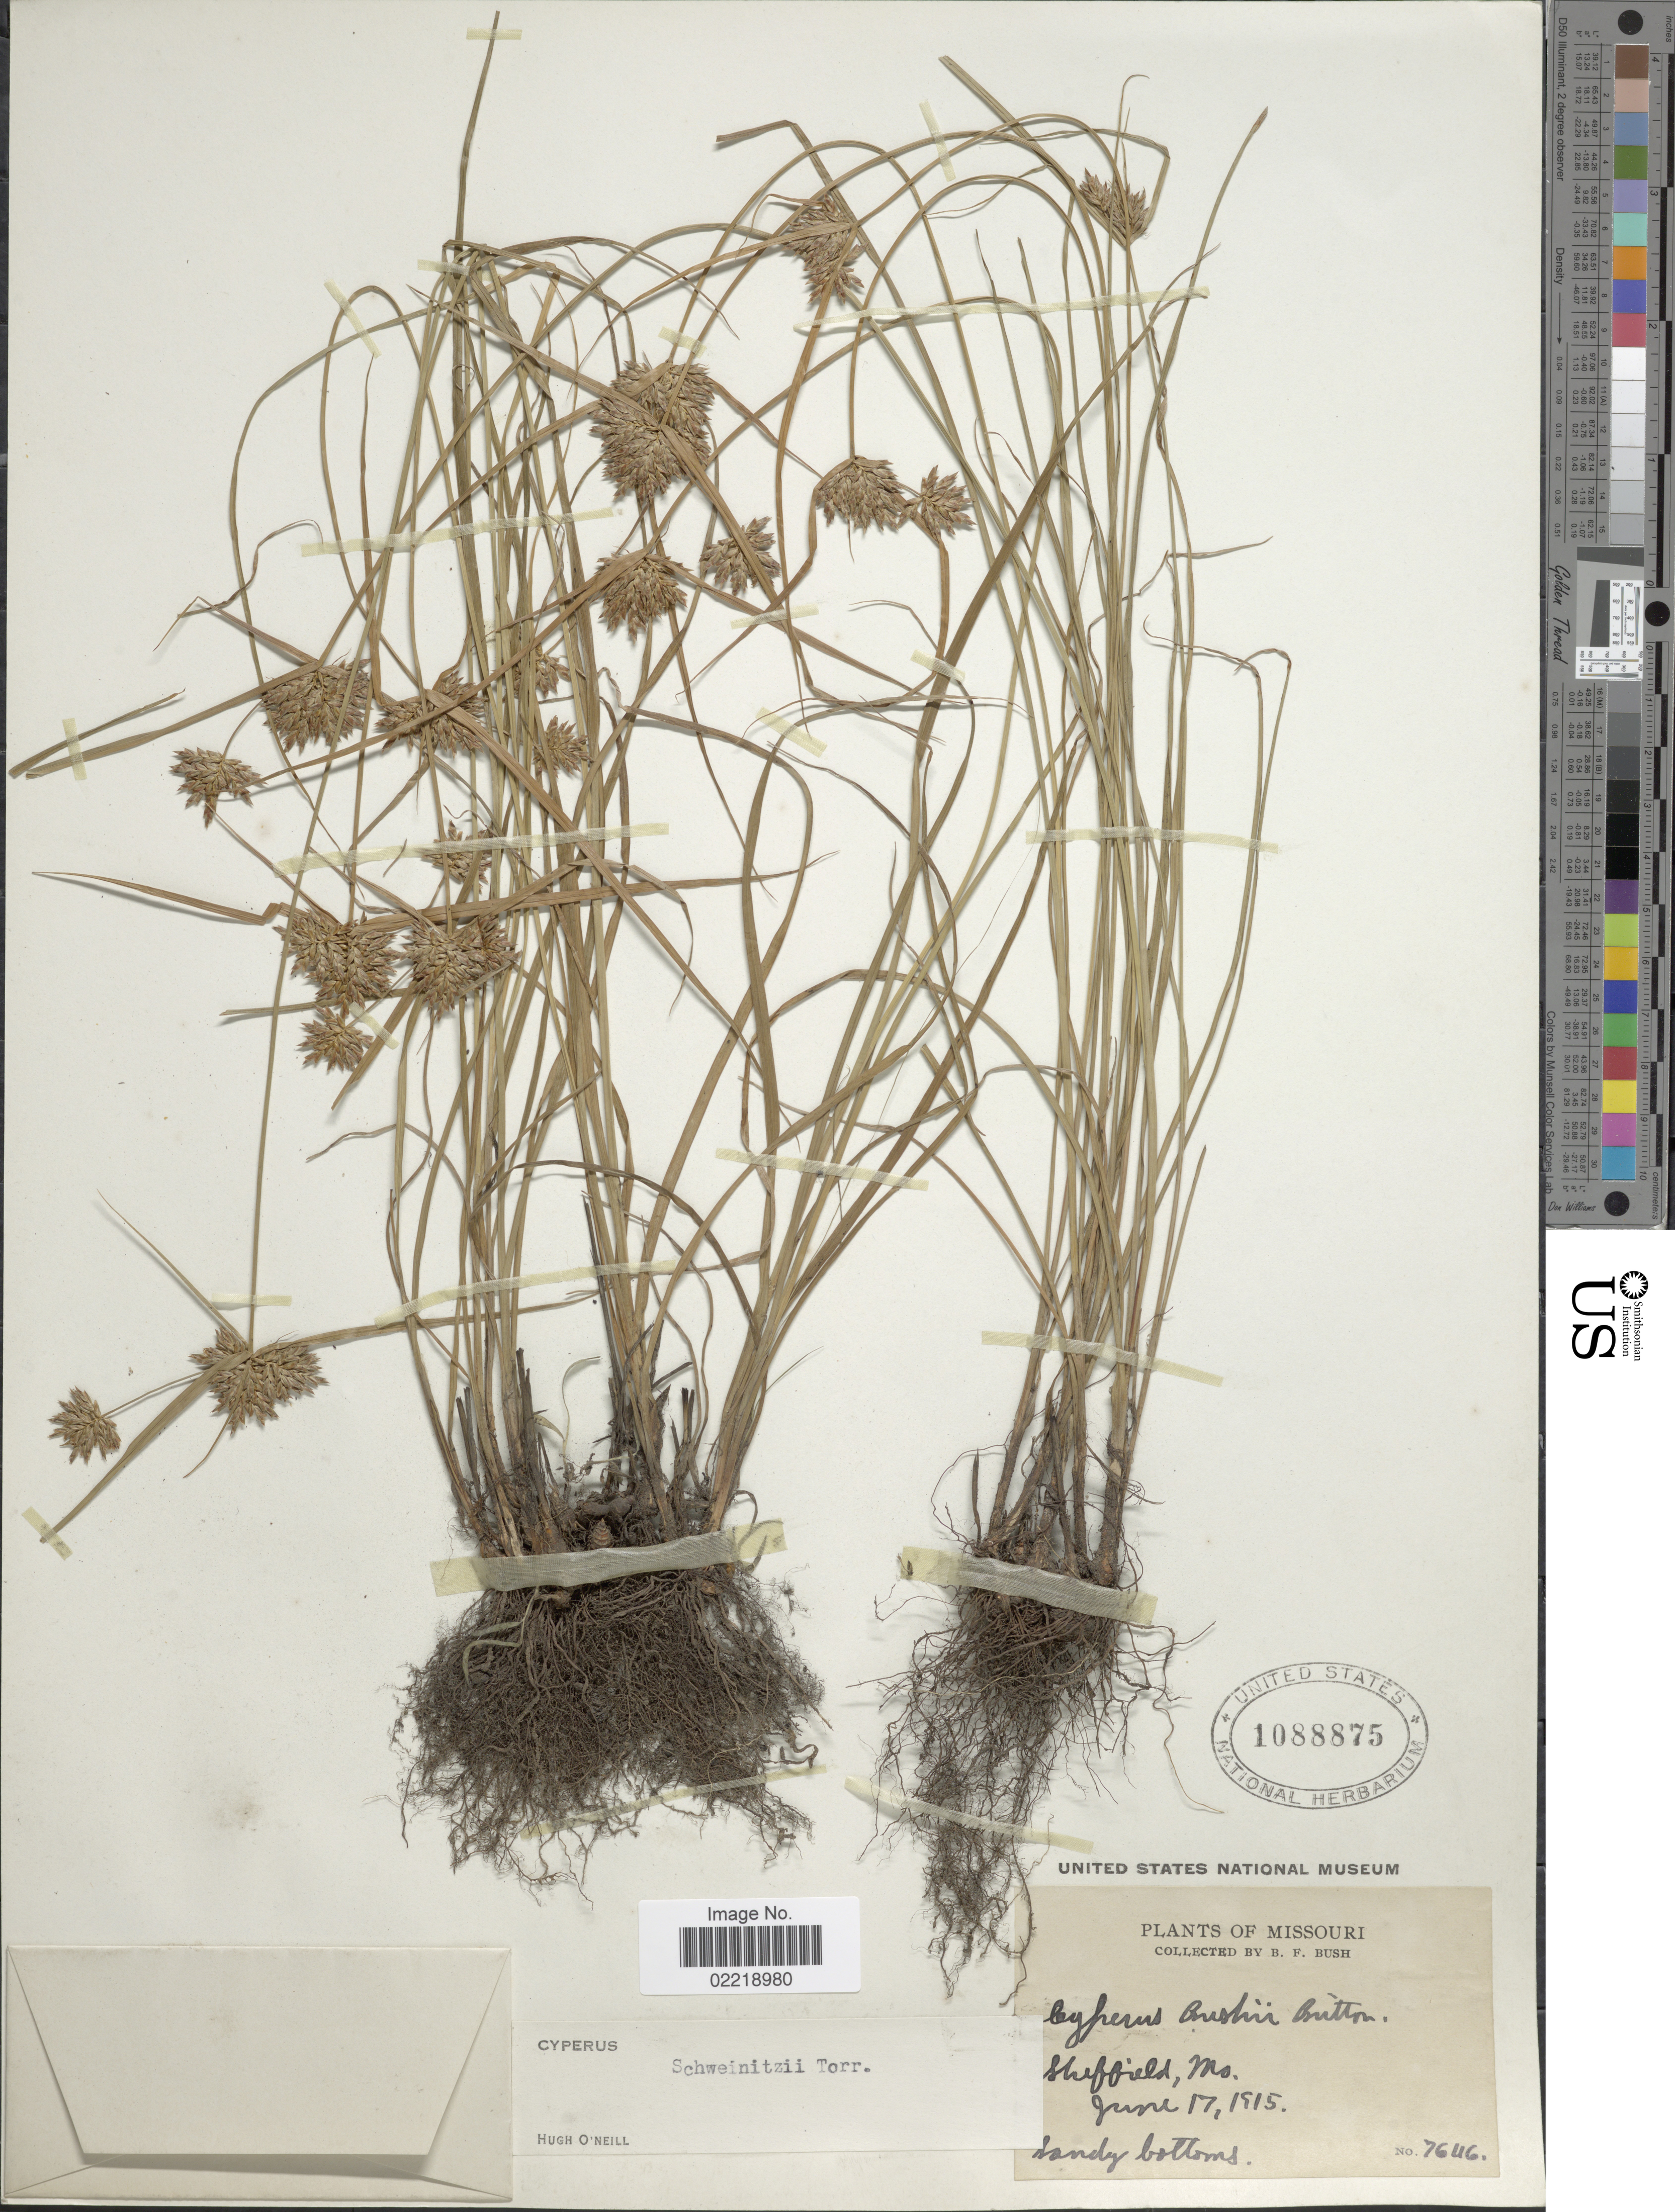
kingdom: Plantae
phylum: Tracheophyta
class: Liliopsida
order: Poales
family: Cyperaceae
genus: Cyperus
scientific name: Cyperus schweinitzii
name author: Torr.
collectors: B. F. Bush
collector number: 7646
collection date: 1915-06-17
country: United States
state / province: Missouri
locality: Sheffield, Sandy bottoms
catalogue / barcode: US 1088875